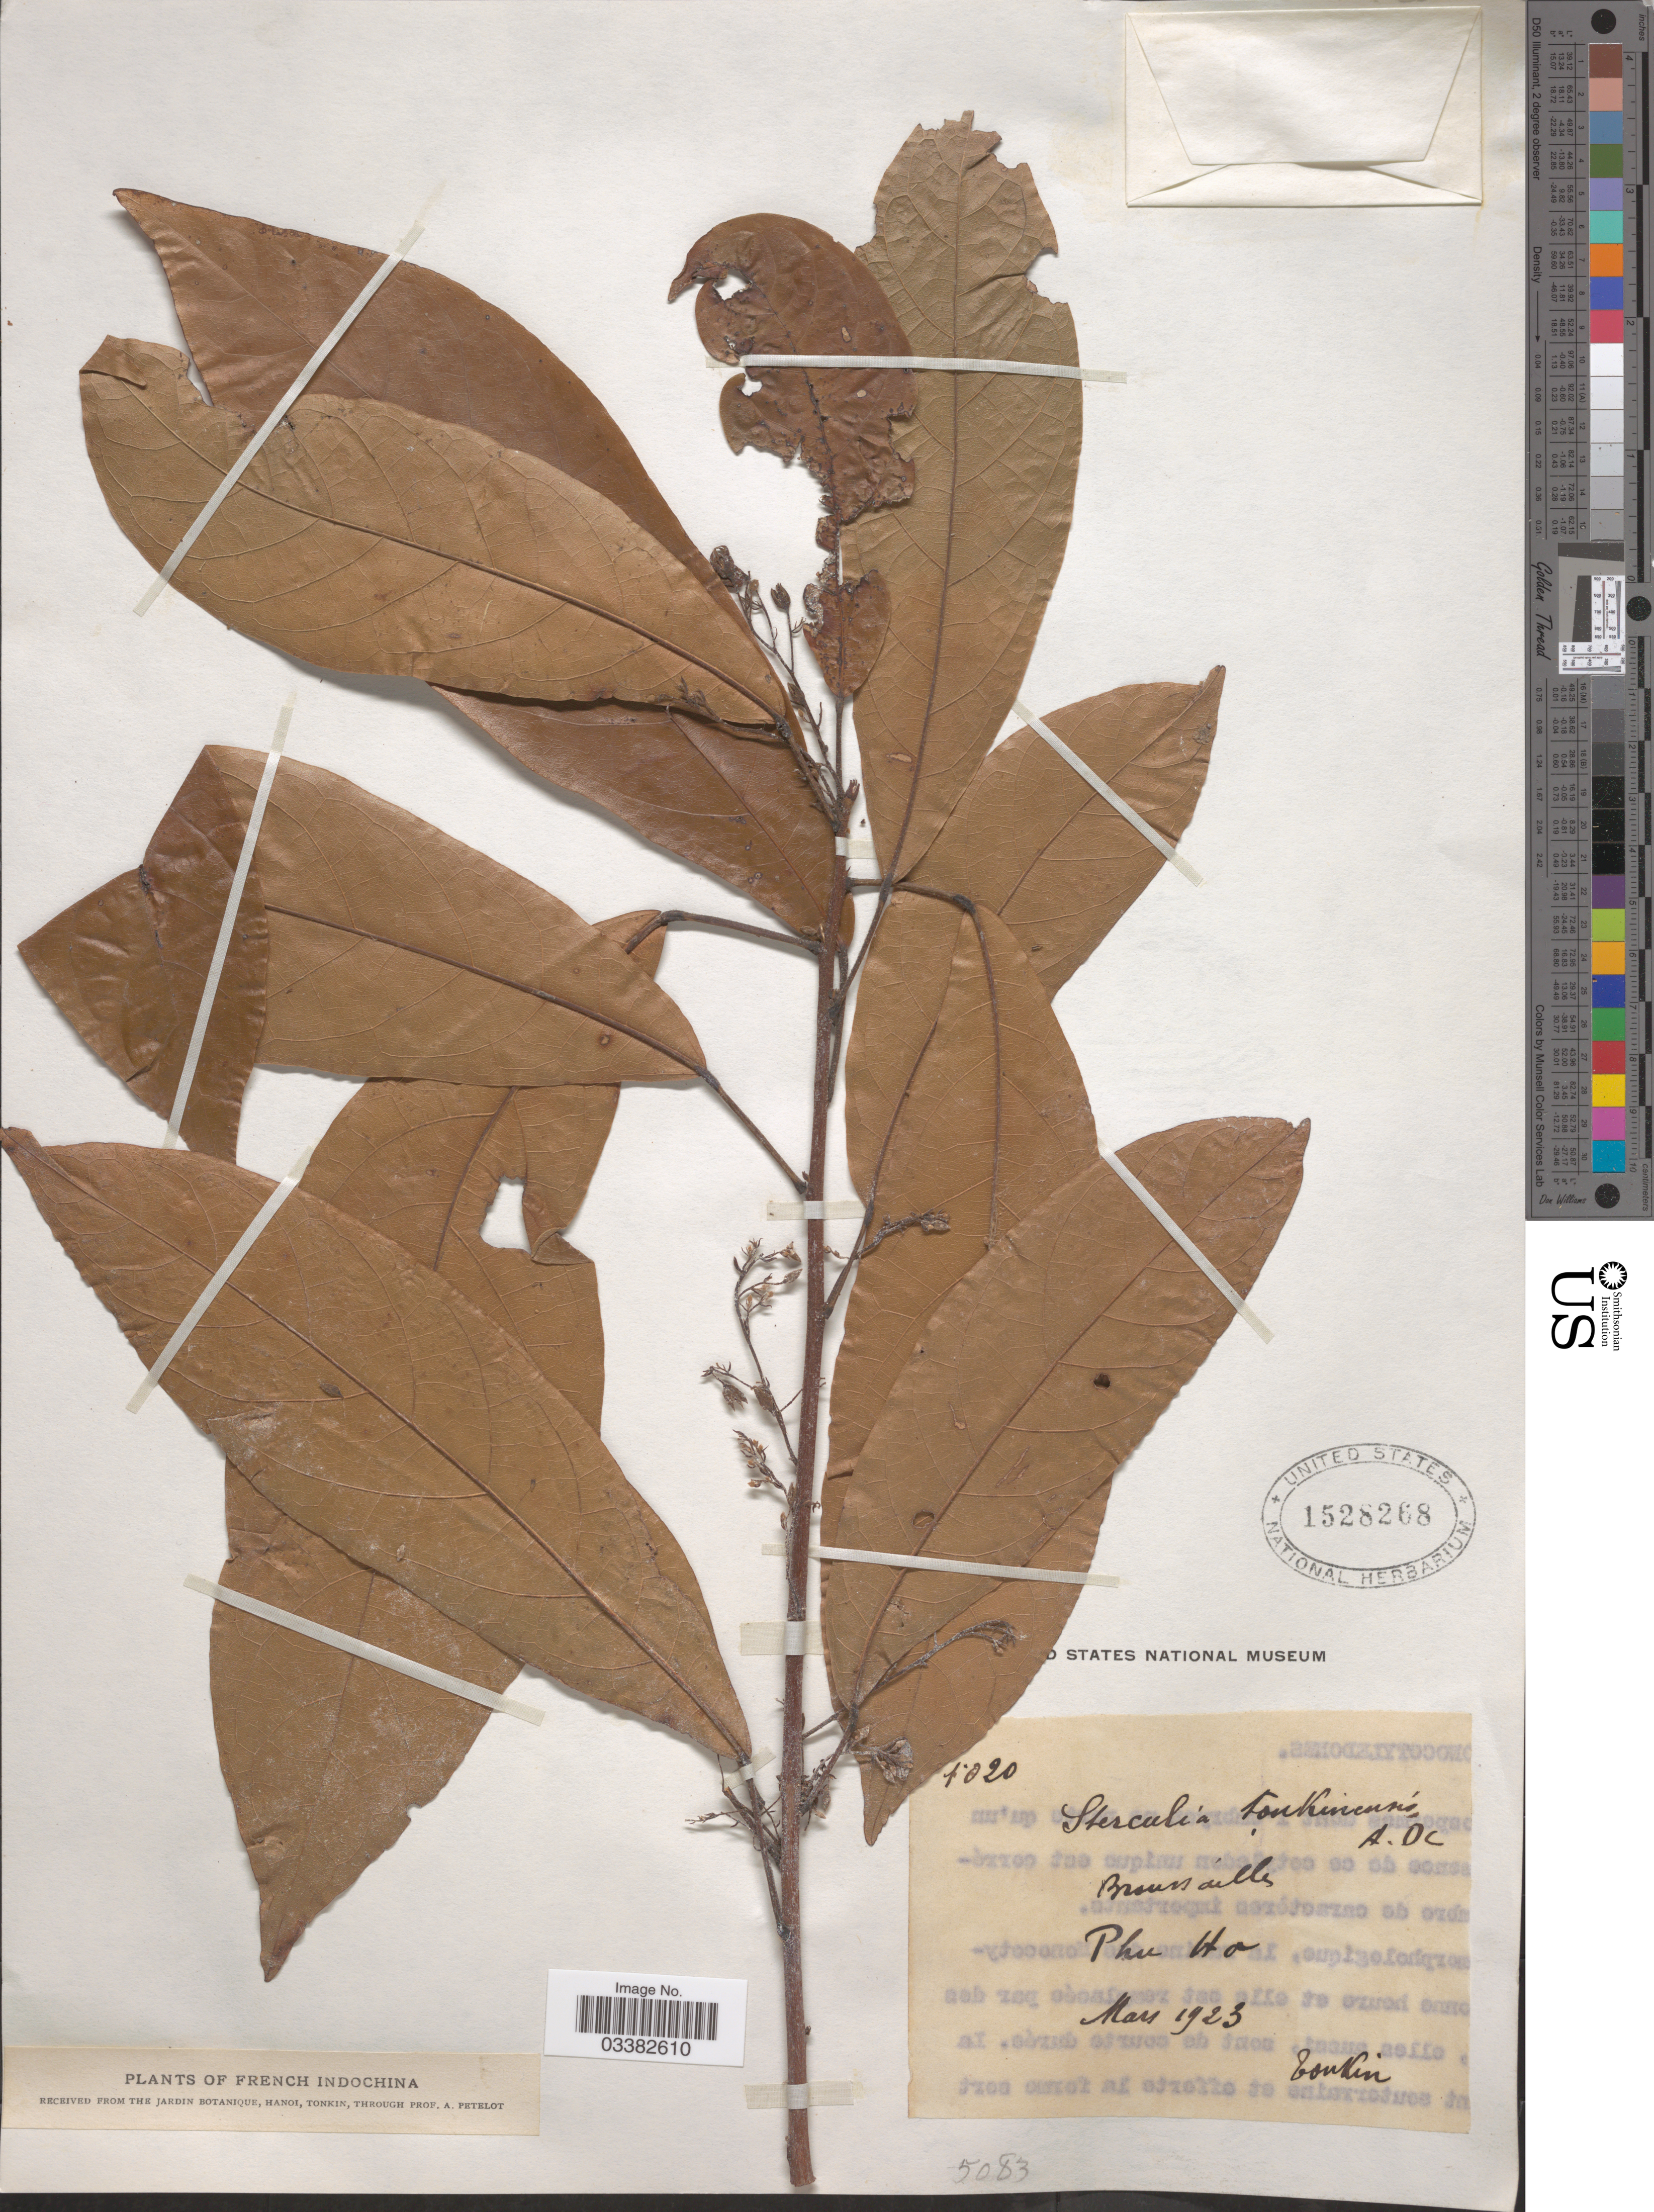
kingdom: Plantae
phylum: Tracheophyta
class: Magnoliopsida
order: Malvales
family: Malvaceae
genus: Sterculia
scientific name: Sterculia tonkinensis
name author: Aug. DC.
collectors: P. A. Pételot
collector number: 1020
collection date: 1923-03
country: Vietnam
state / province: Phu Tho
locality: French Indochina.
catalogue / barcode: US 1528268